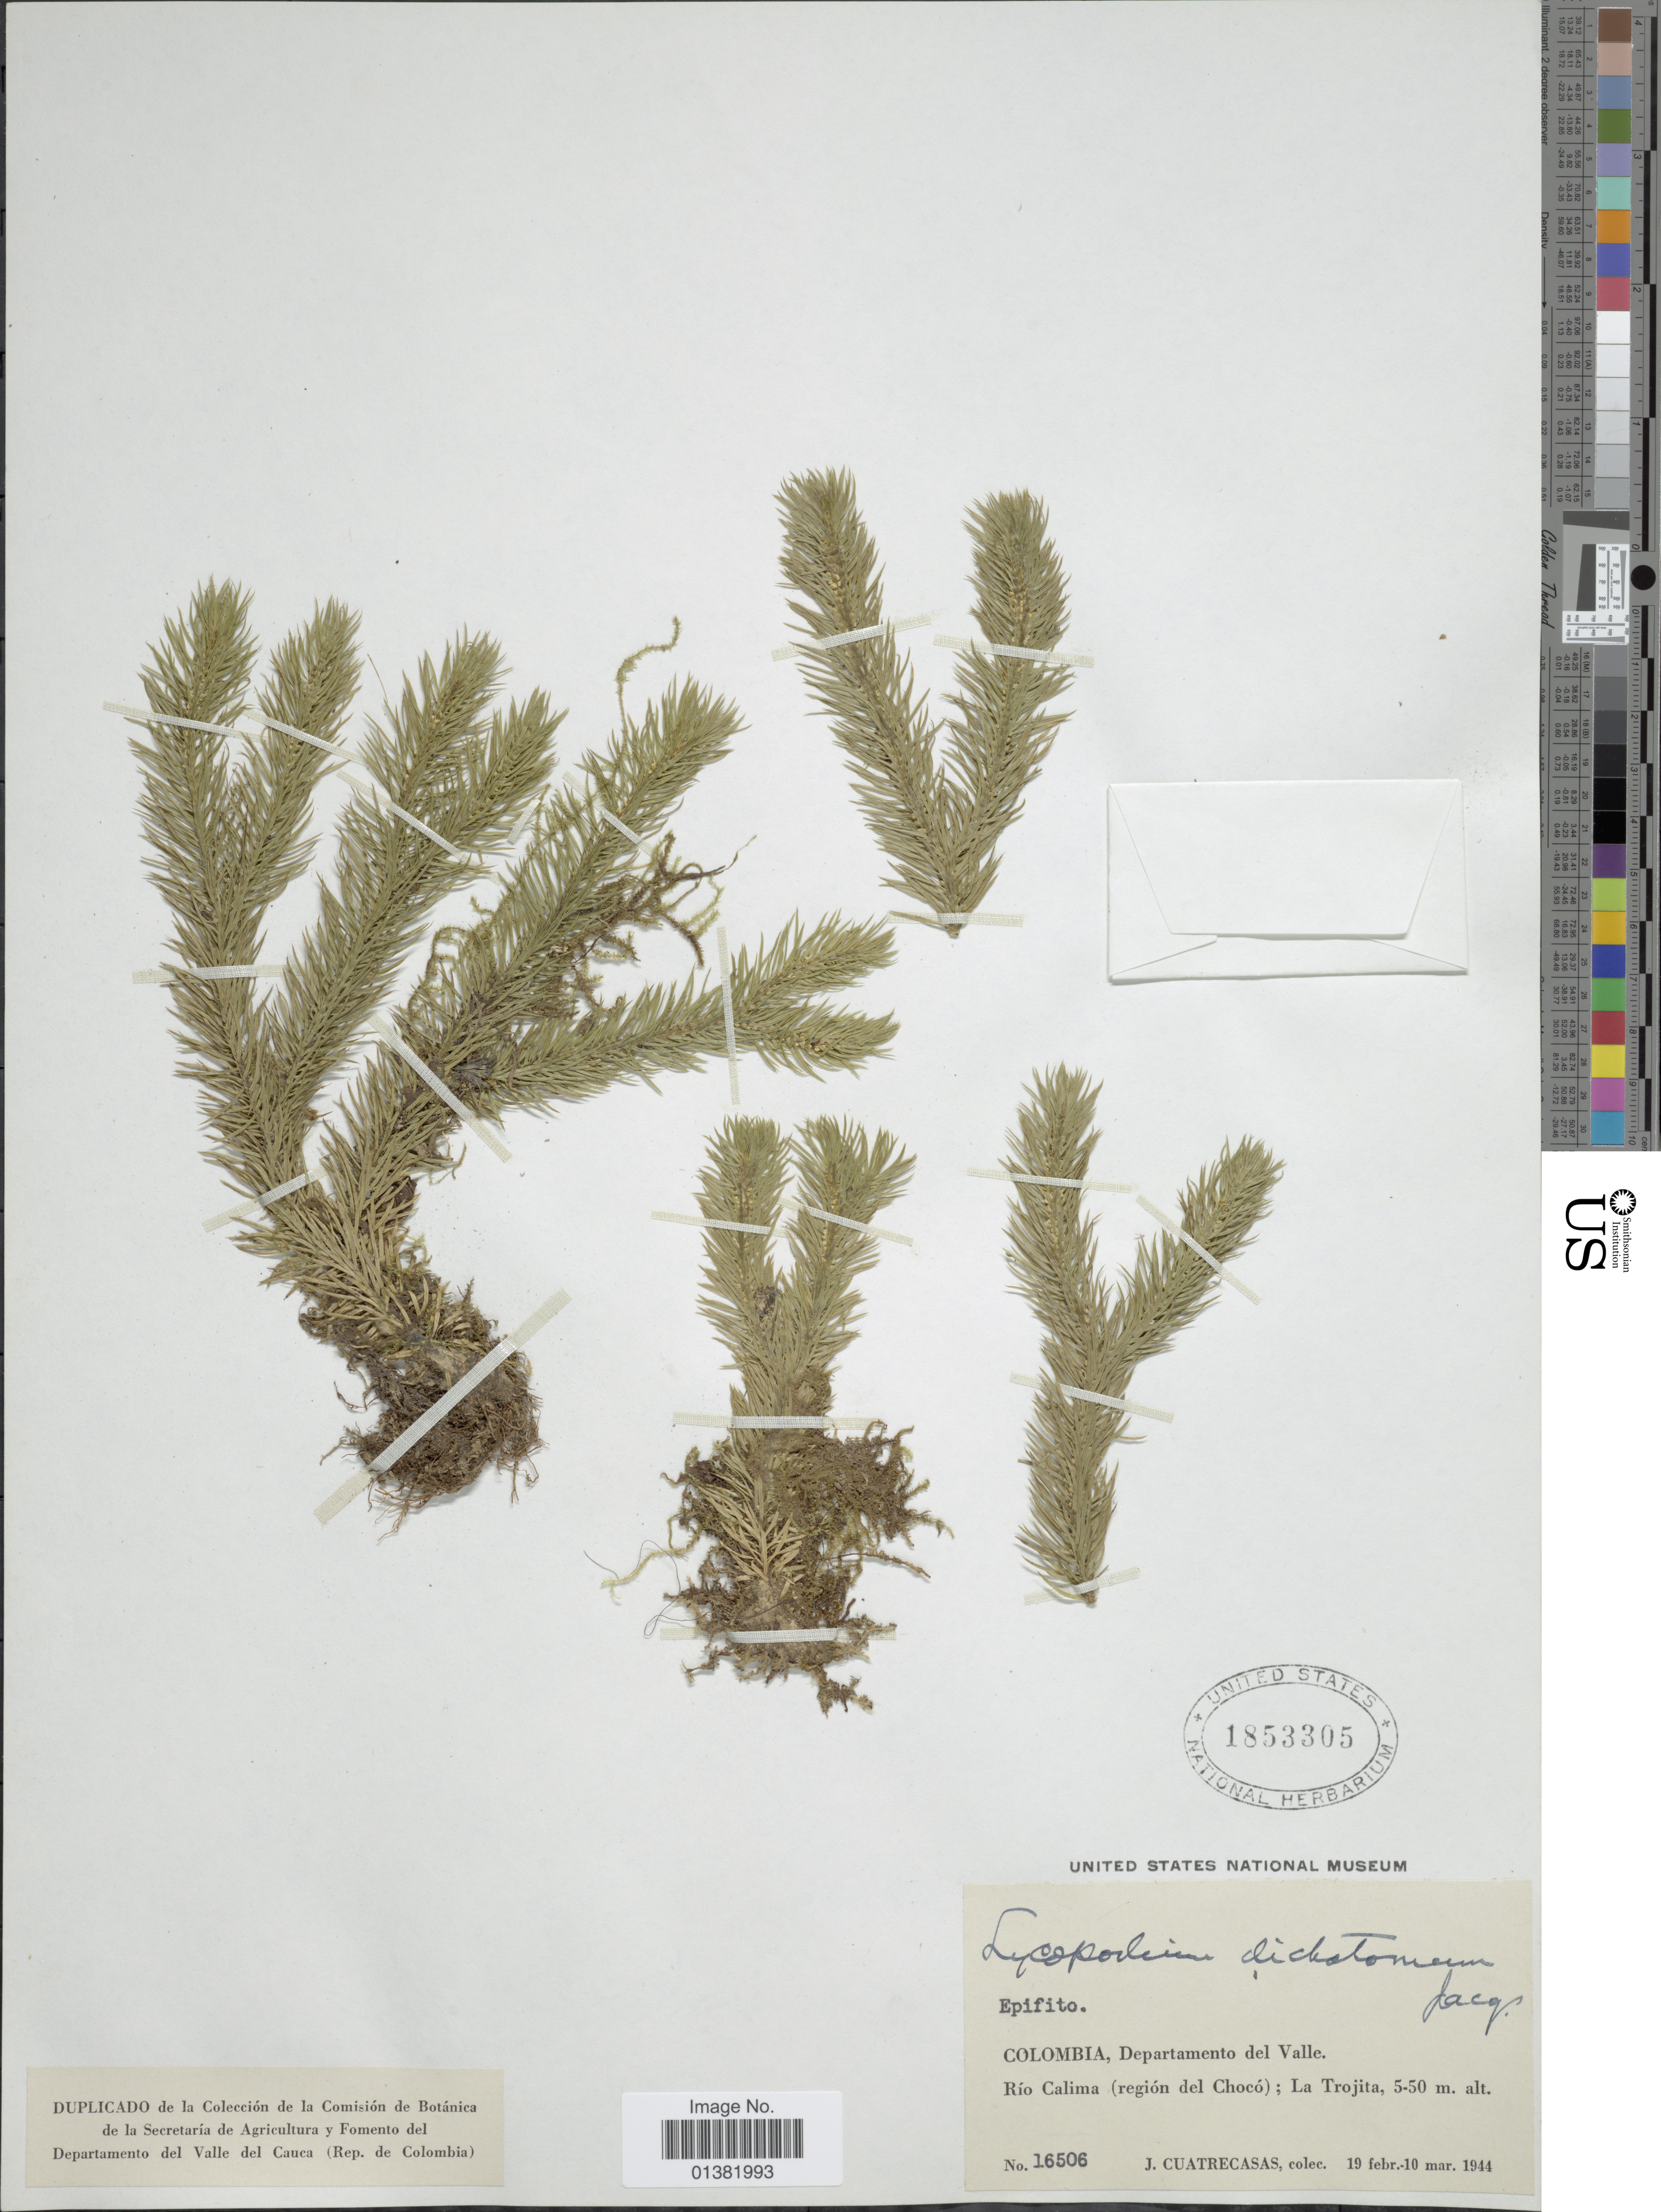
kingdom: Plantae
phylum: Tracheophyta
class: Lycopodiopsida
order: Lycopodiales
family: Lycopodiaceae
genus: Phlegmariurus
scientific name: Phlegmariurus dichotomus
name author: (Jacq.) W.H. Wagner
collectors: J. Cuatrecasas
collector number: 16506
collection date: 1944-02-19/1944-03-10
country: Colombia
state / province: Valle del Cauca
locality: Río Calima (región del Chocó); La Trojita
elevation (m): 5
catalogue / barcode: US 1853305